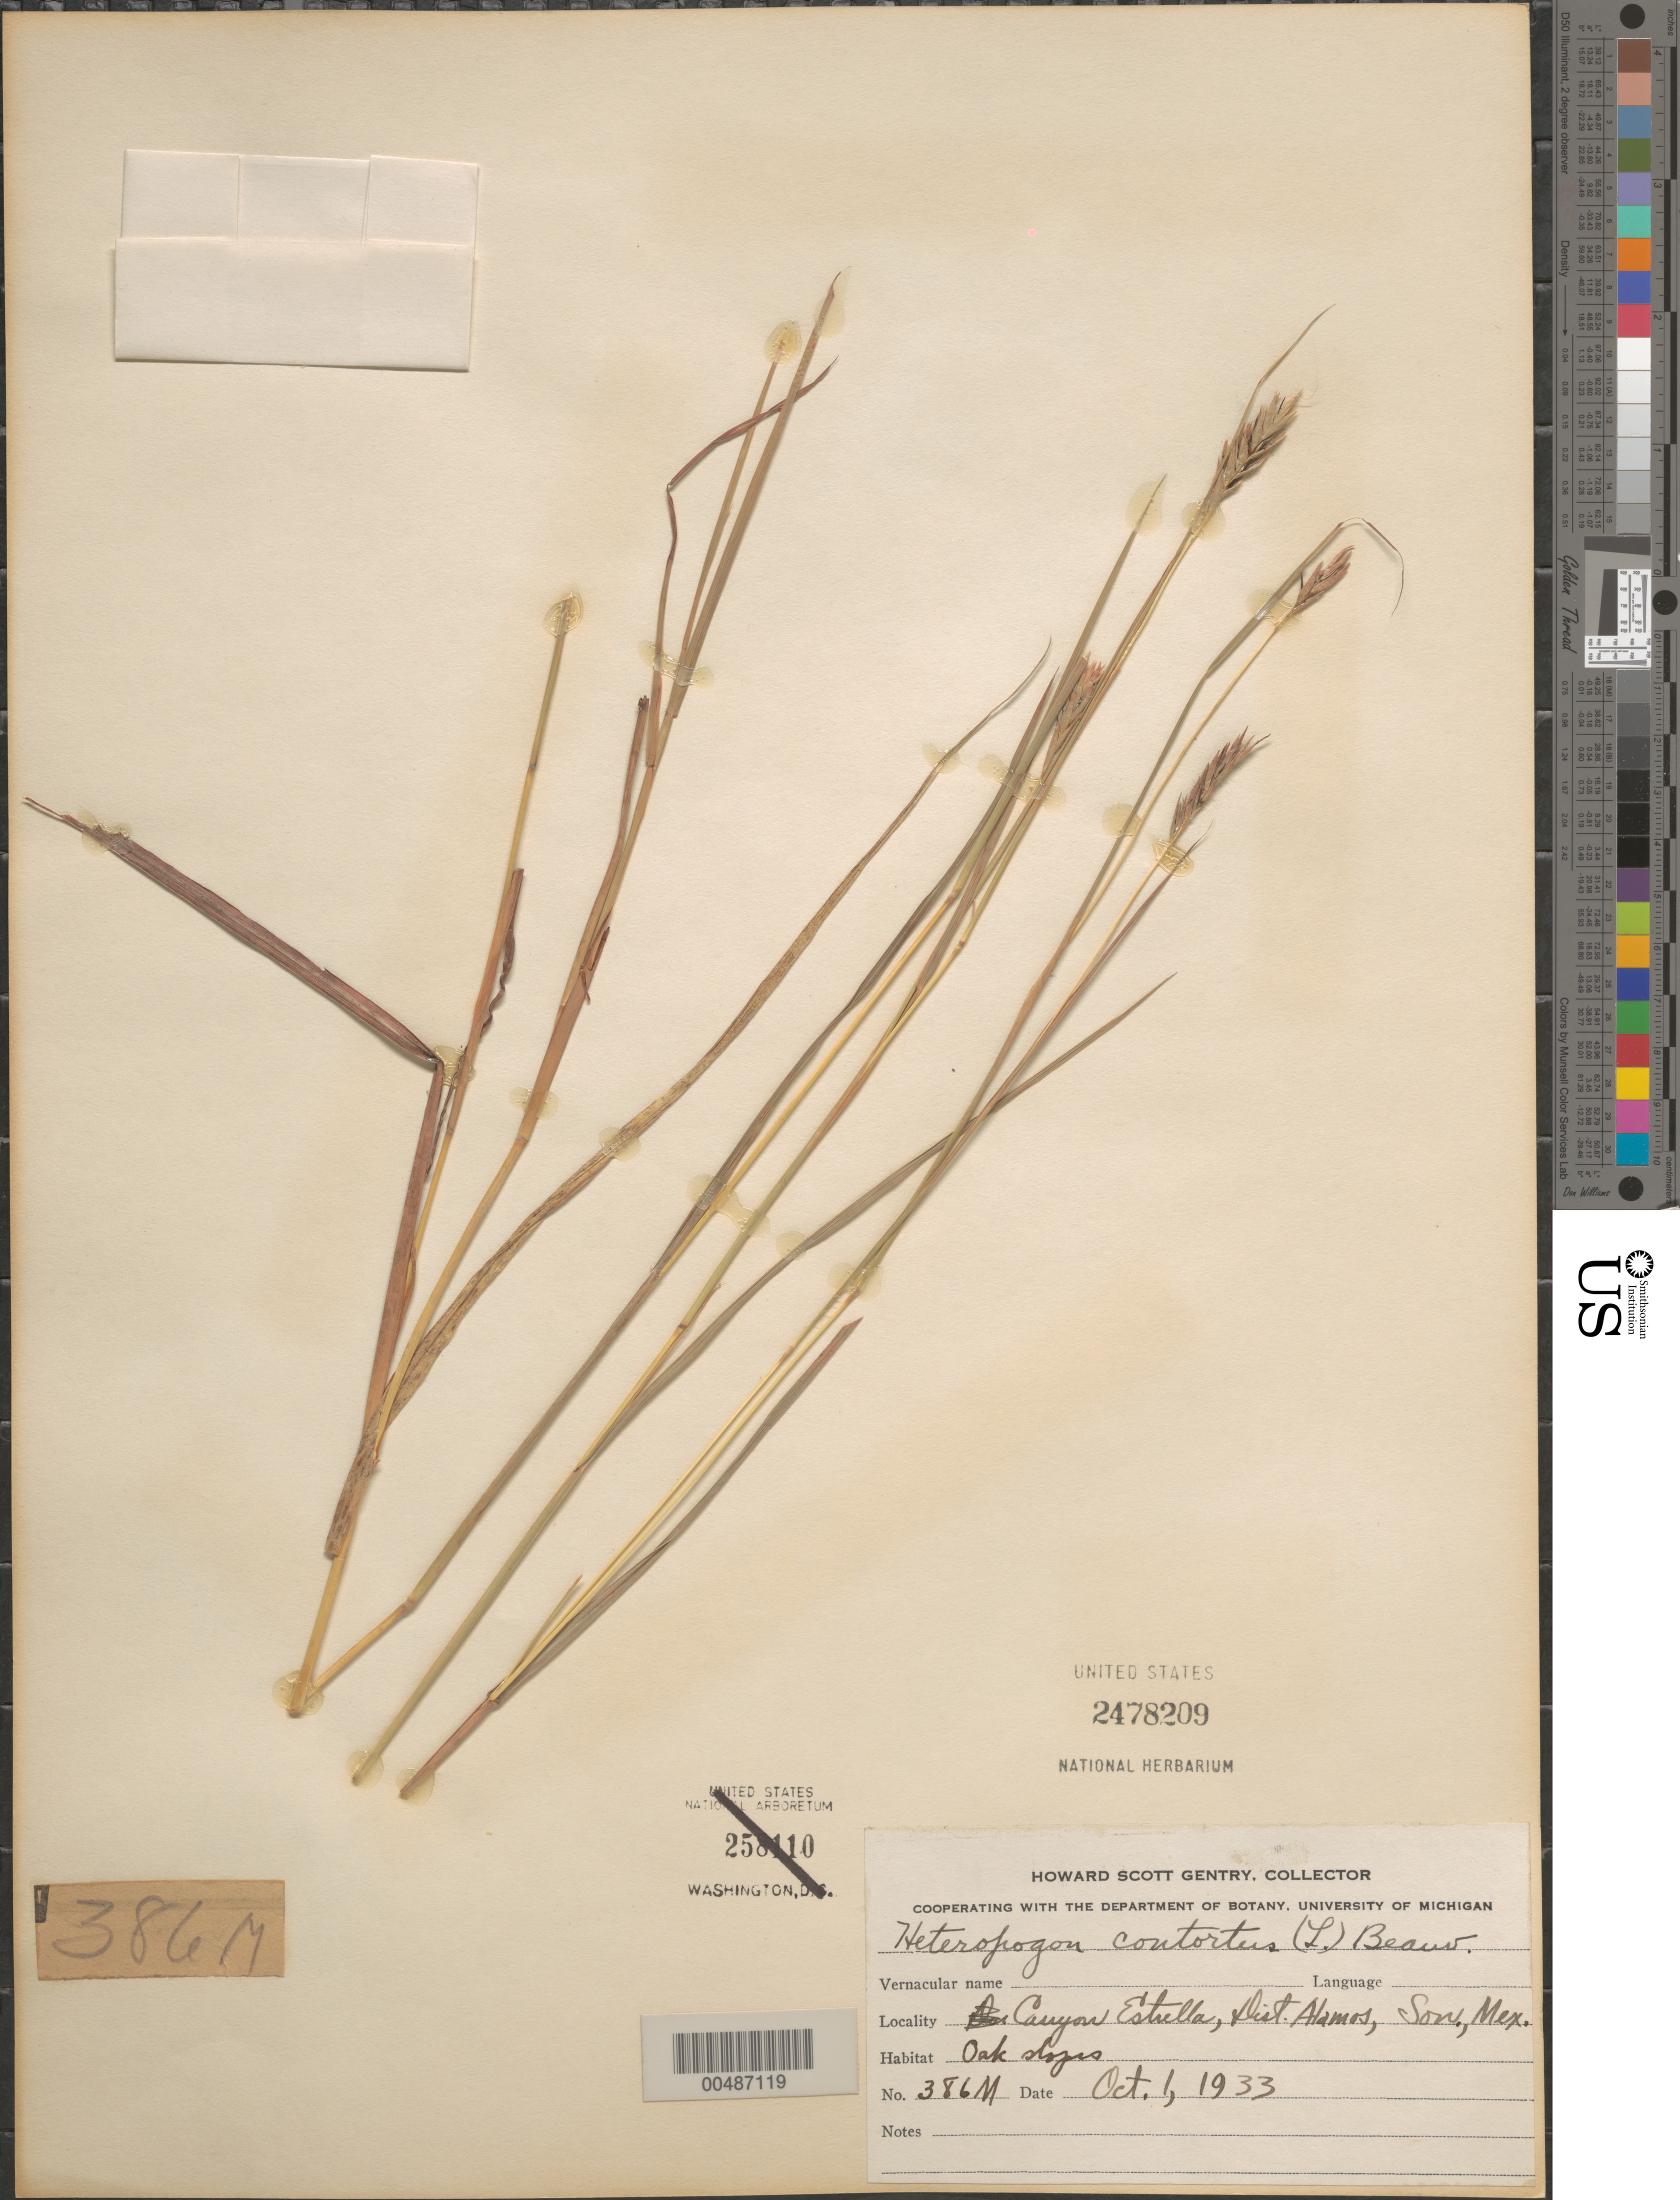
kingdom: Plantae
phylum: Tracheophyta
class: Liliopsida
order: Poales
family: Poaceae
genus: Heteropogon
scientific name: Heteropogon contortus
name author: (L.) P. Beauv. ex Roem. & Schult.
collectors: H. S. Gentry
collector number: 386M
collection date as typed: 1 Oct 1933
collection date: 1933-10-01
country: Mexico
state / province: Sonora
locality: Canyon Estrella, Dist Alamos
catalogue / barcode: US 2478209